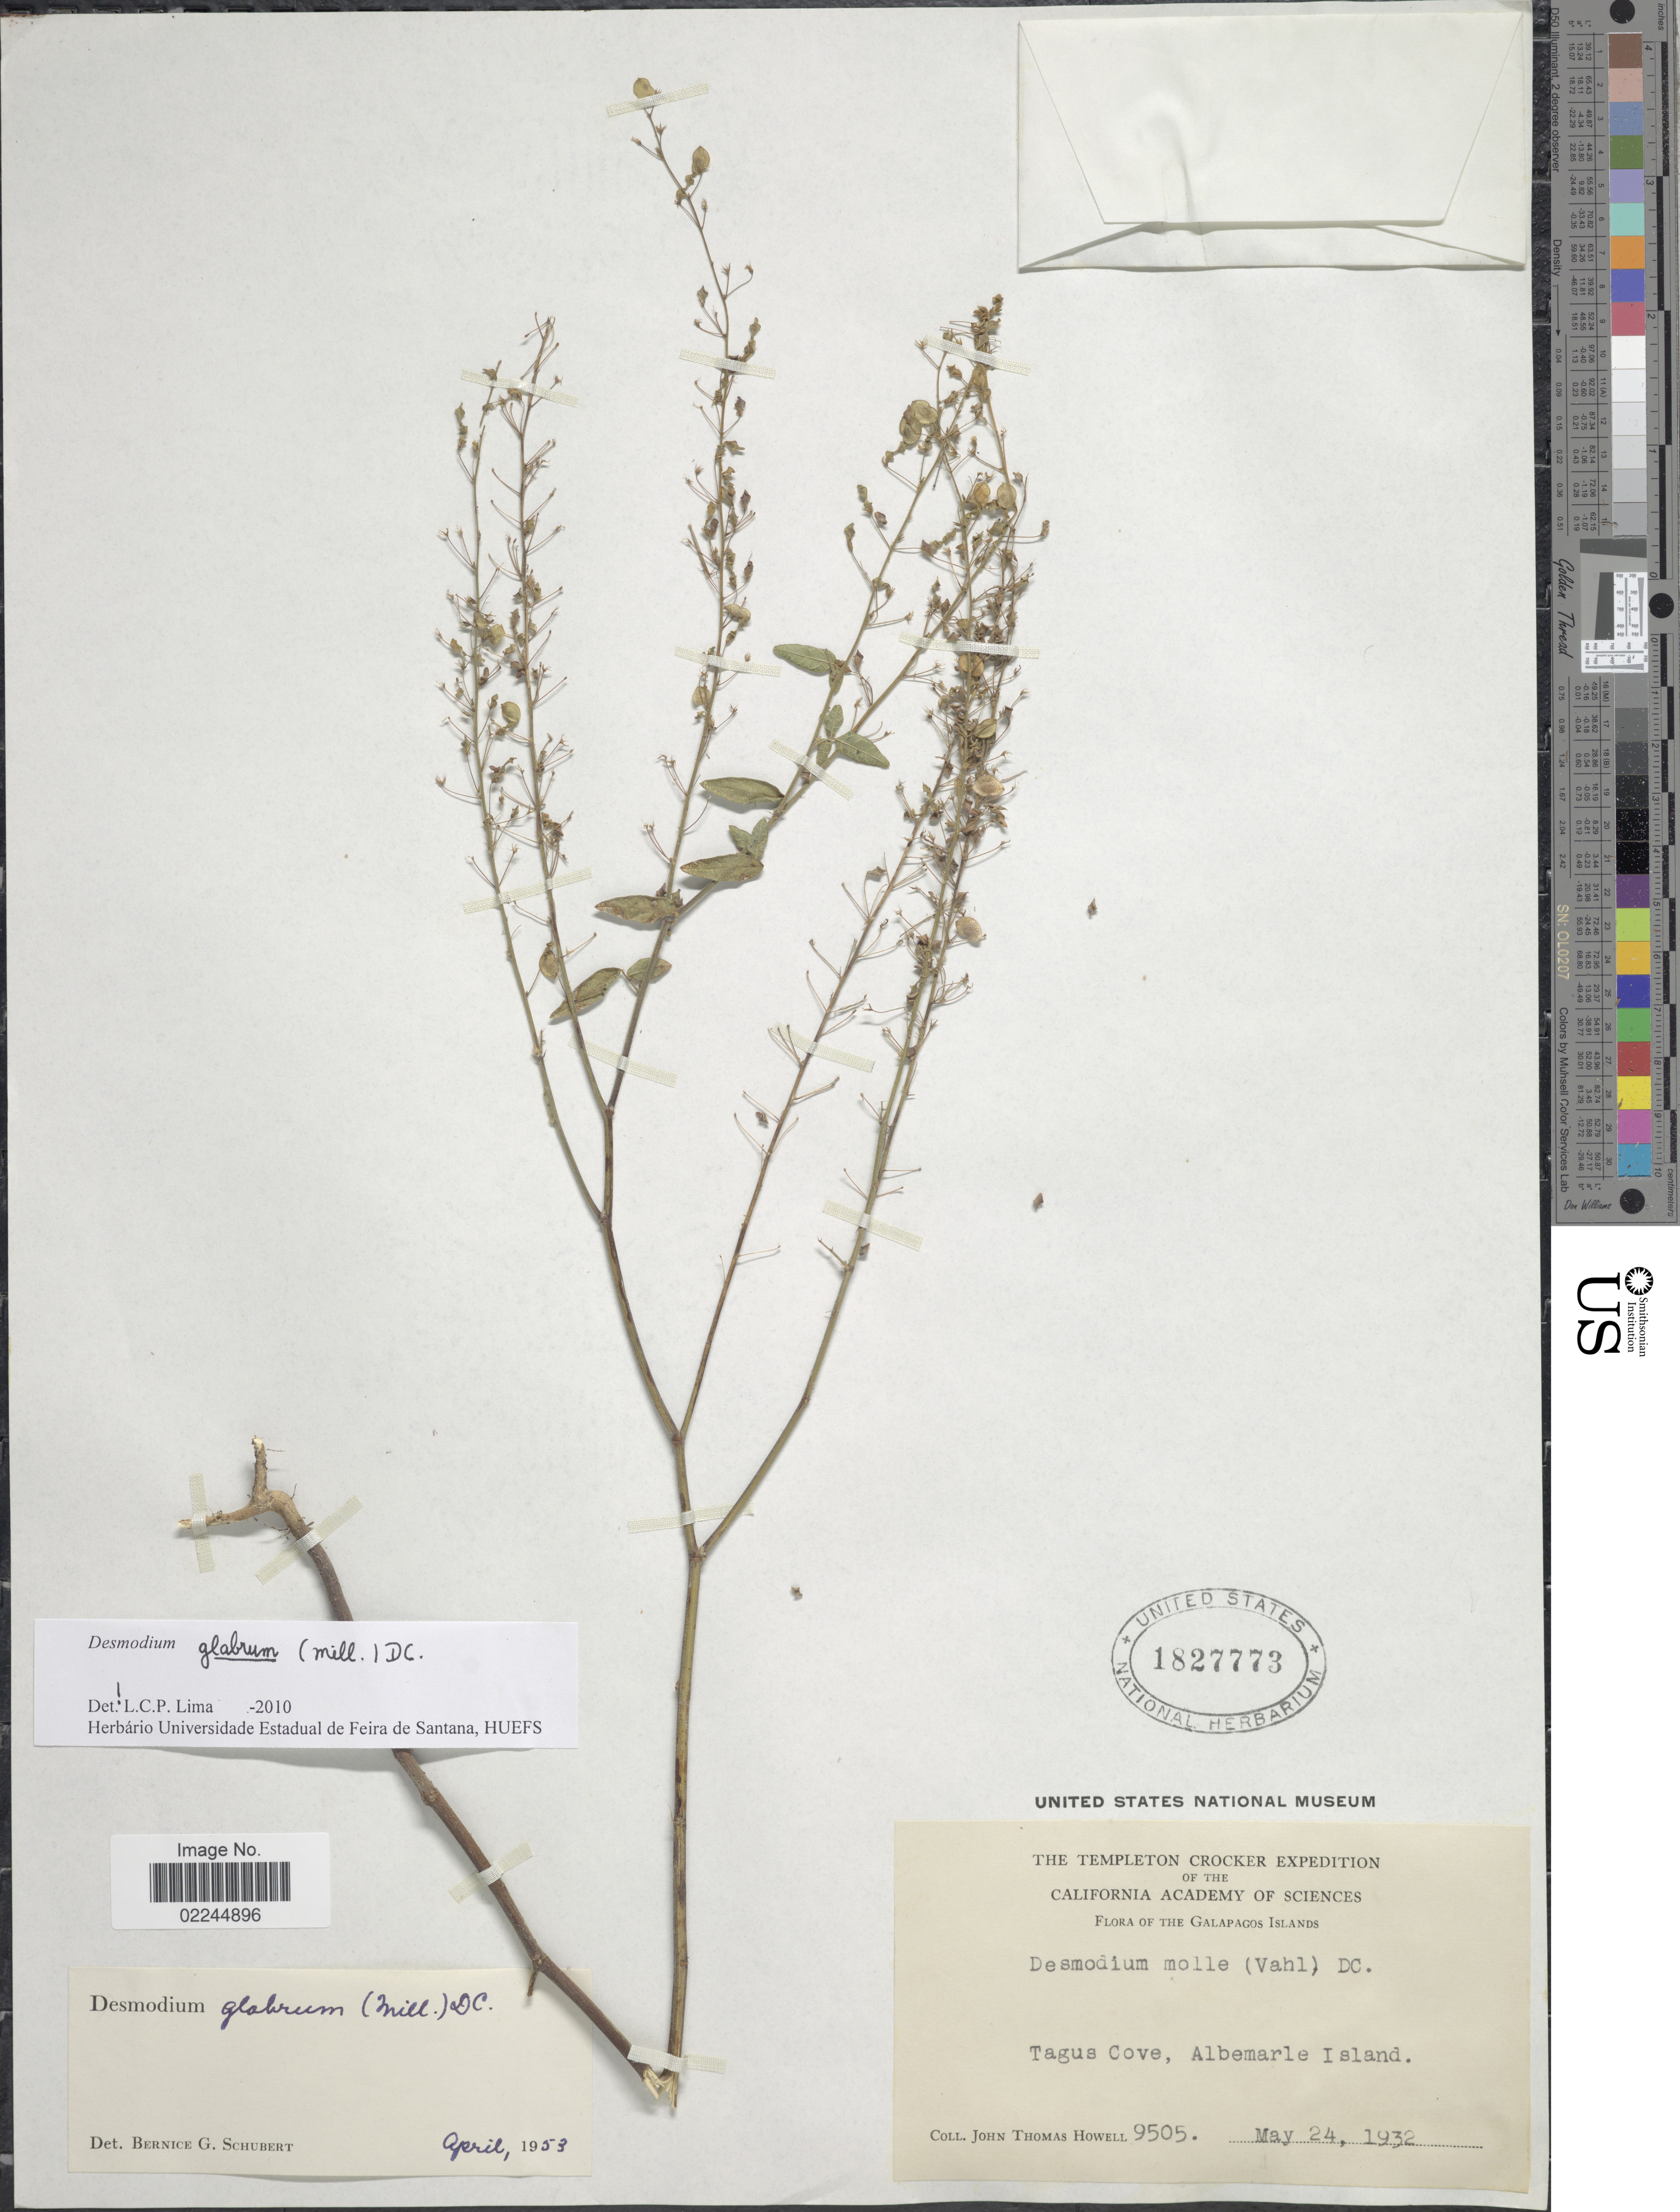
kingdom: Plantae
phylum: Tracheophyta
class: Magnoliopsida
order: Fabales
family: Fabaceae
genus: Desmodium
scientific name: Desmodium glabrum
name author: (Mill.) DC.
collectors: J. T. Howell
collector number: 9505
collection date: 1932-05-24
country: Ecuador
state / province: Colón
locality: Galapagos Islands, Tagus Cove, Albemarle Island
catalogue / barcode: US 1827773